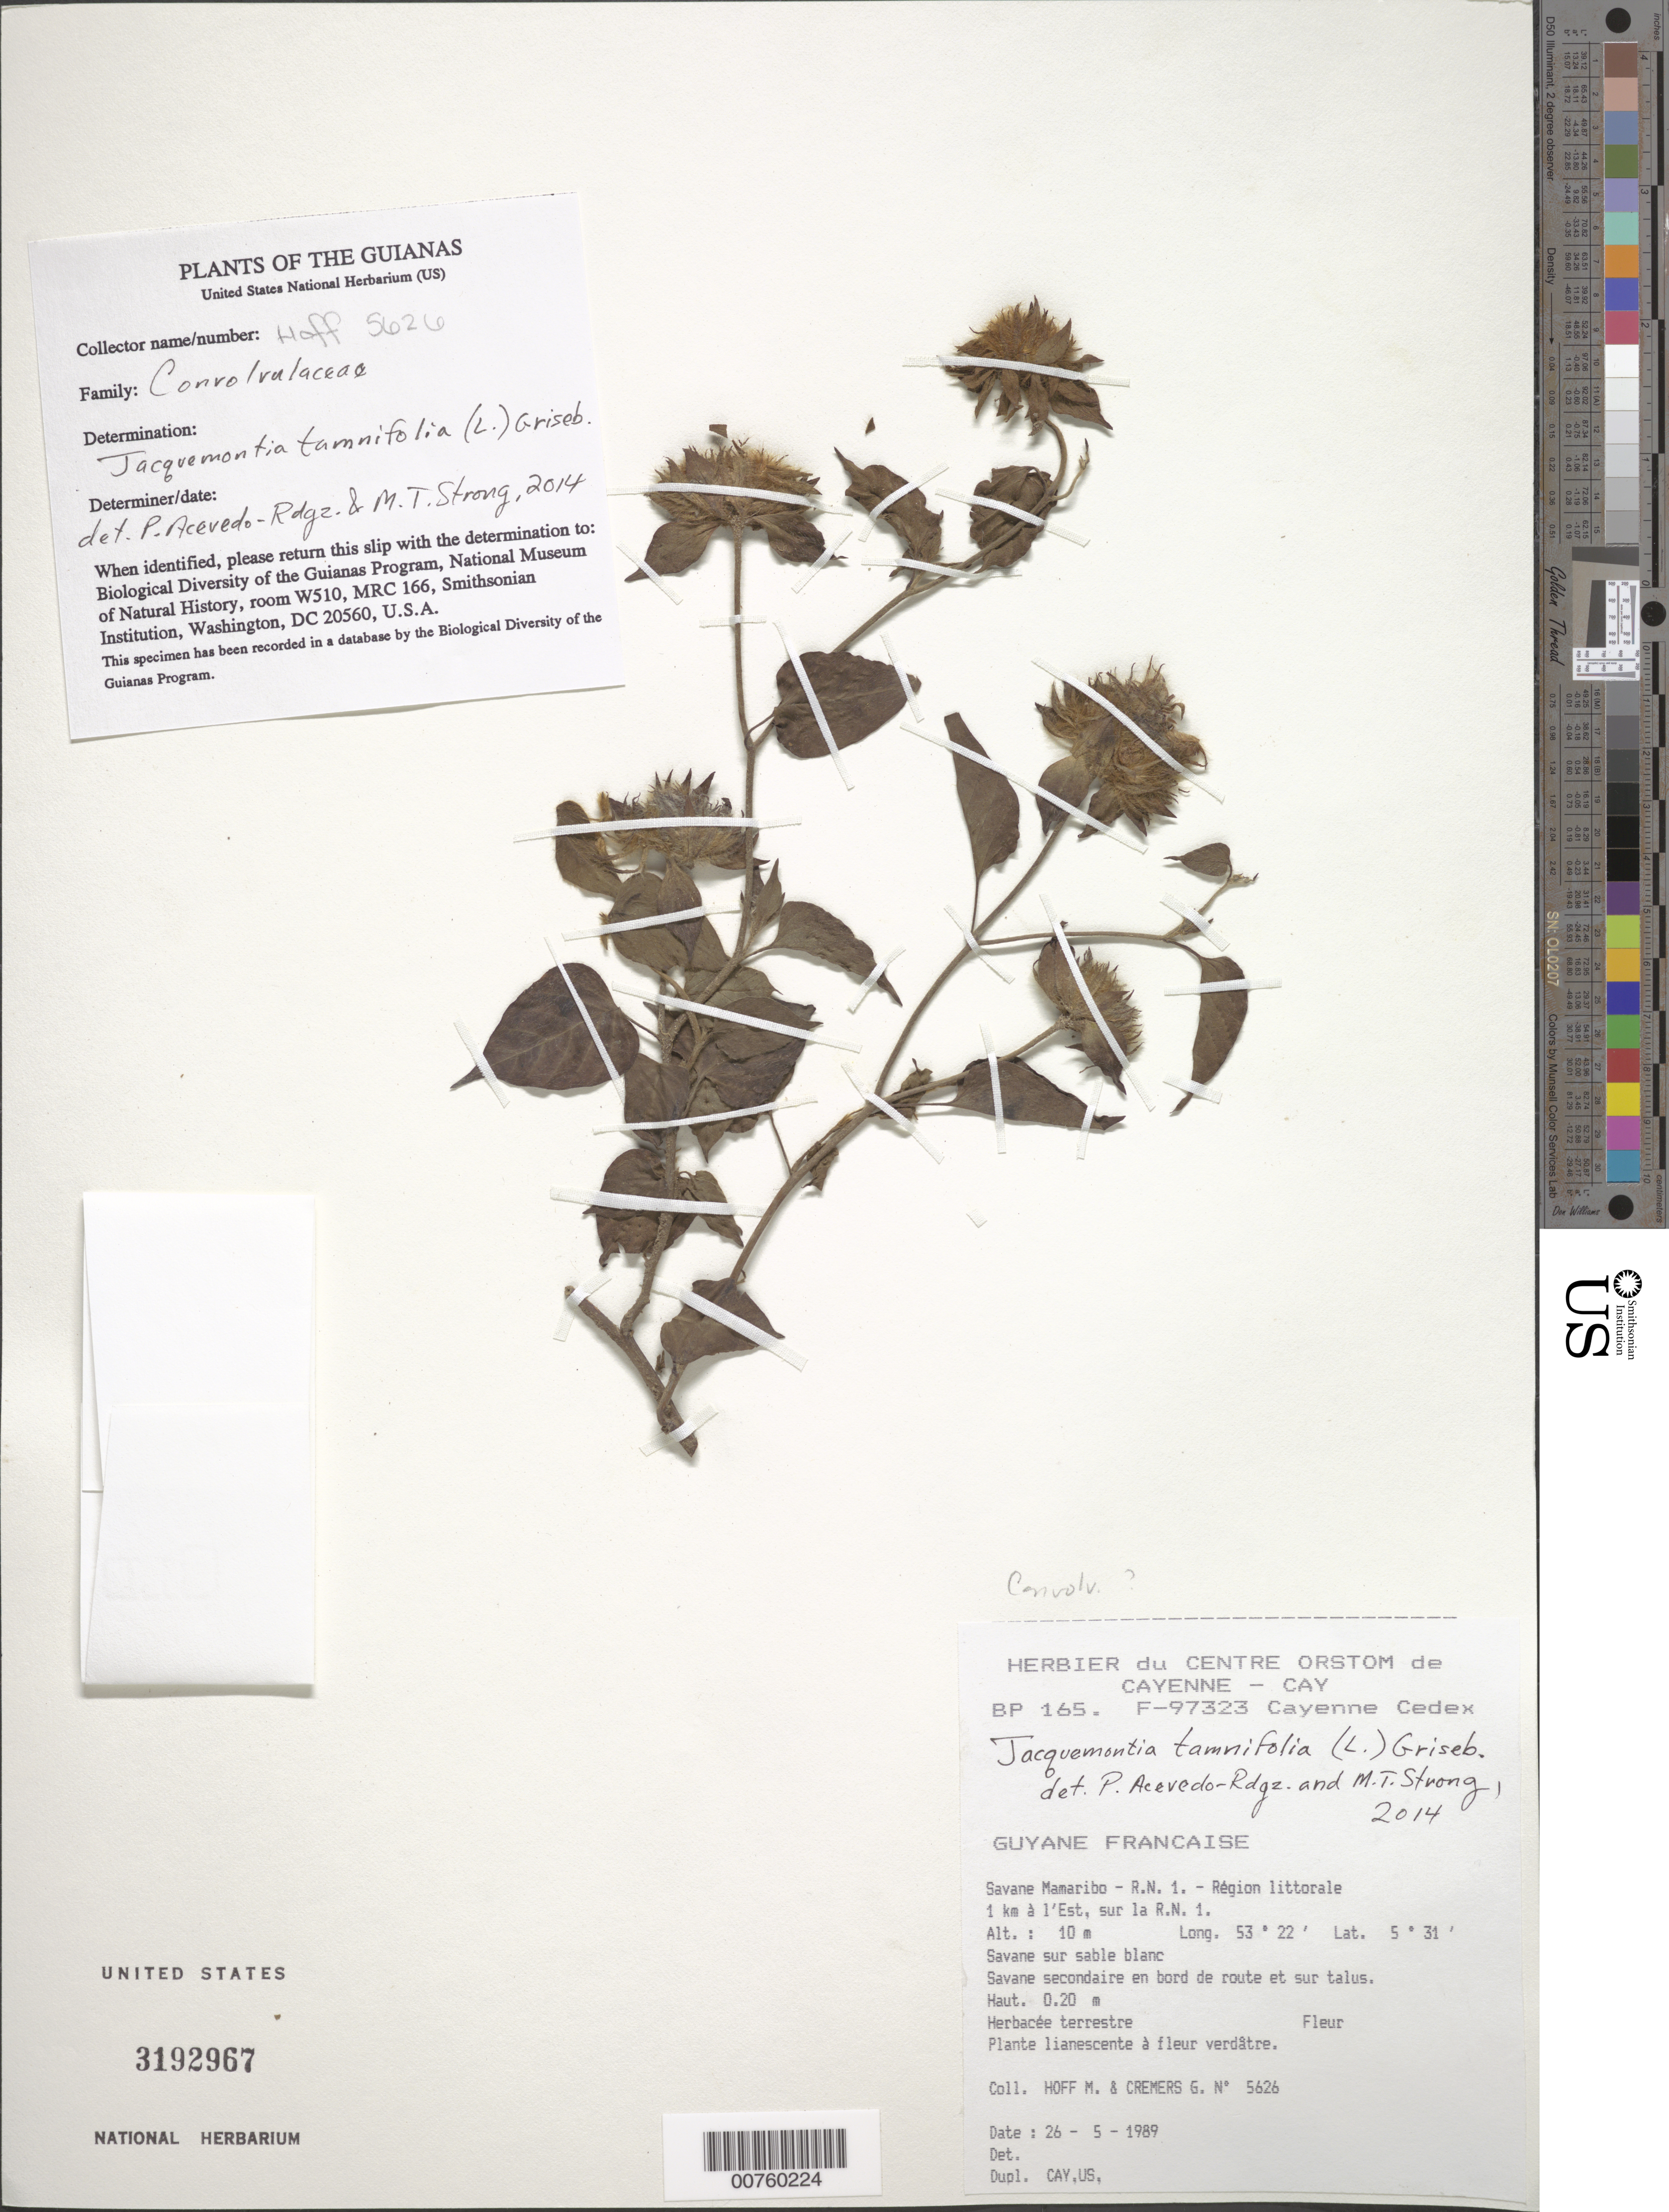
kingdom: Plantae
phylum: Tracheophyta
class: Magnoliopsida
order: Solanales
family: Convolvulaceae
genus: Jacquemontia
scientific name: Jacquemontia tamnifolia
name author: (L.) Griseb.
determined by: Acevedo-Rodríguez, P.; Strong, M. T.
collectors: M. Hoff & G. Cremers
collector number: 5626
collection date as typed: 26-May-89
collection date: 1989-05-26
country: French Guiana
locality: Savane Mamaribo, R.N. 1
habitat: Savanna on white sand; secondary savanna along road and talus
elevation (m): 10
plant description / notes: CAY,US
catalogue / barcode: US 3192967